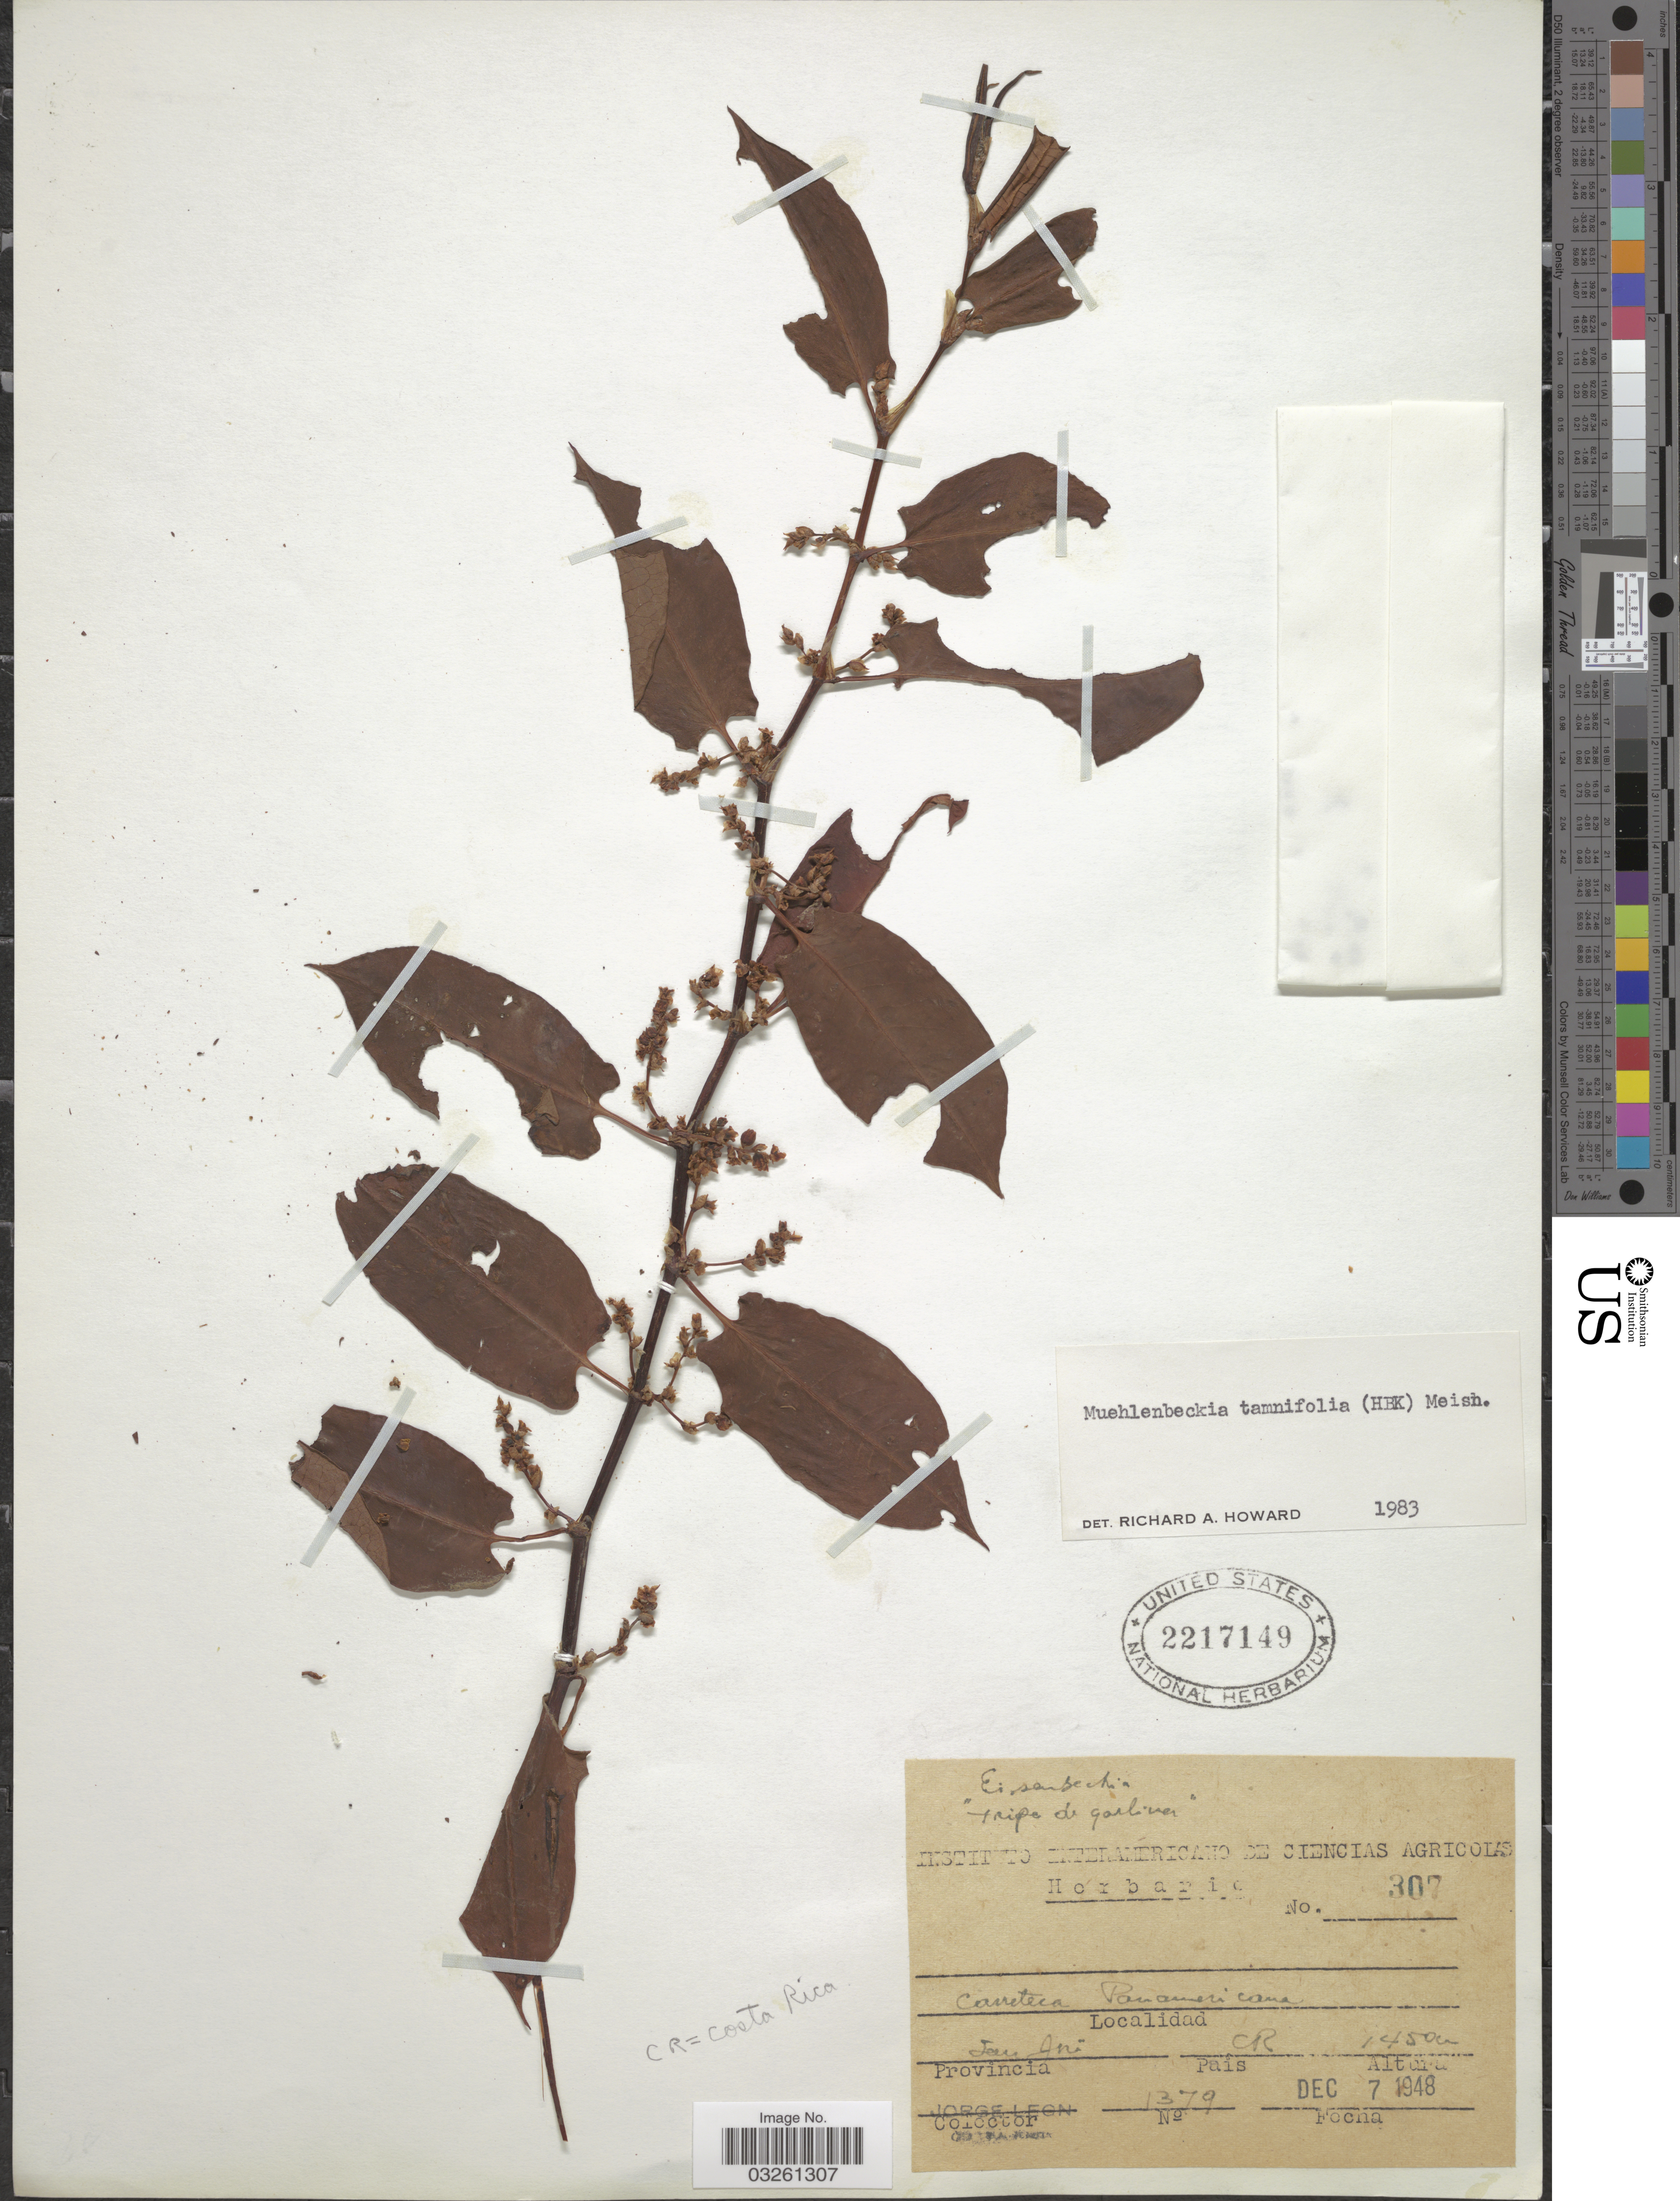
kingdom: Plantae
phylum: Tracheophyta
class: Magnoliopsida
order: Caryophyllales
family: Polygonaceae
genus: Muehlenbeckia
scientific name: Muehlenbeckia tamnifolia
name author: (Kunth) Meisn.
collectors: J. León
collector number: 1379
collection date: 1948-12-07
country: Costa Rica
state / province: San José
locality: Carreteca Pan americana.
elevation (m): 1450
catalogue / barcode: US 2217149